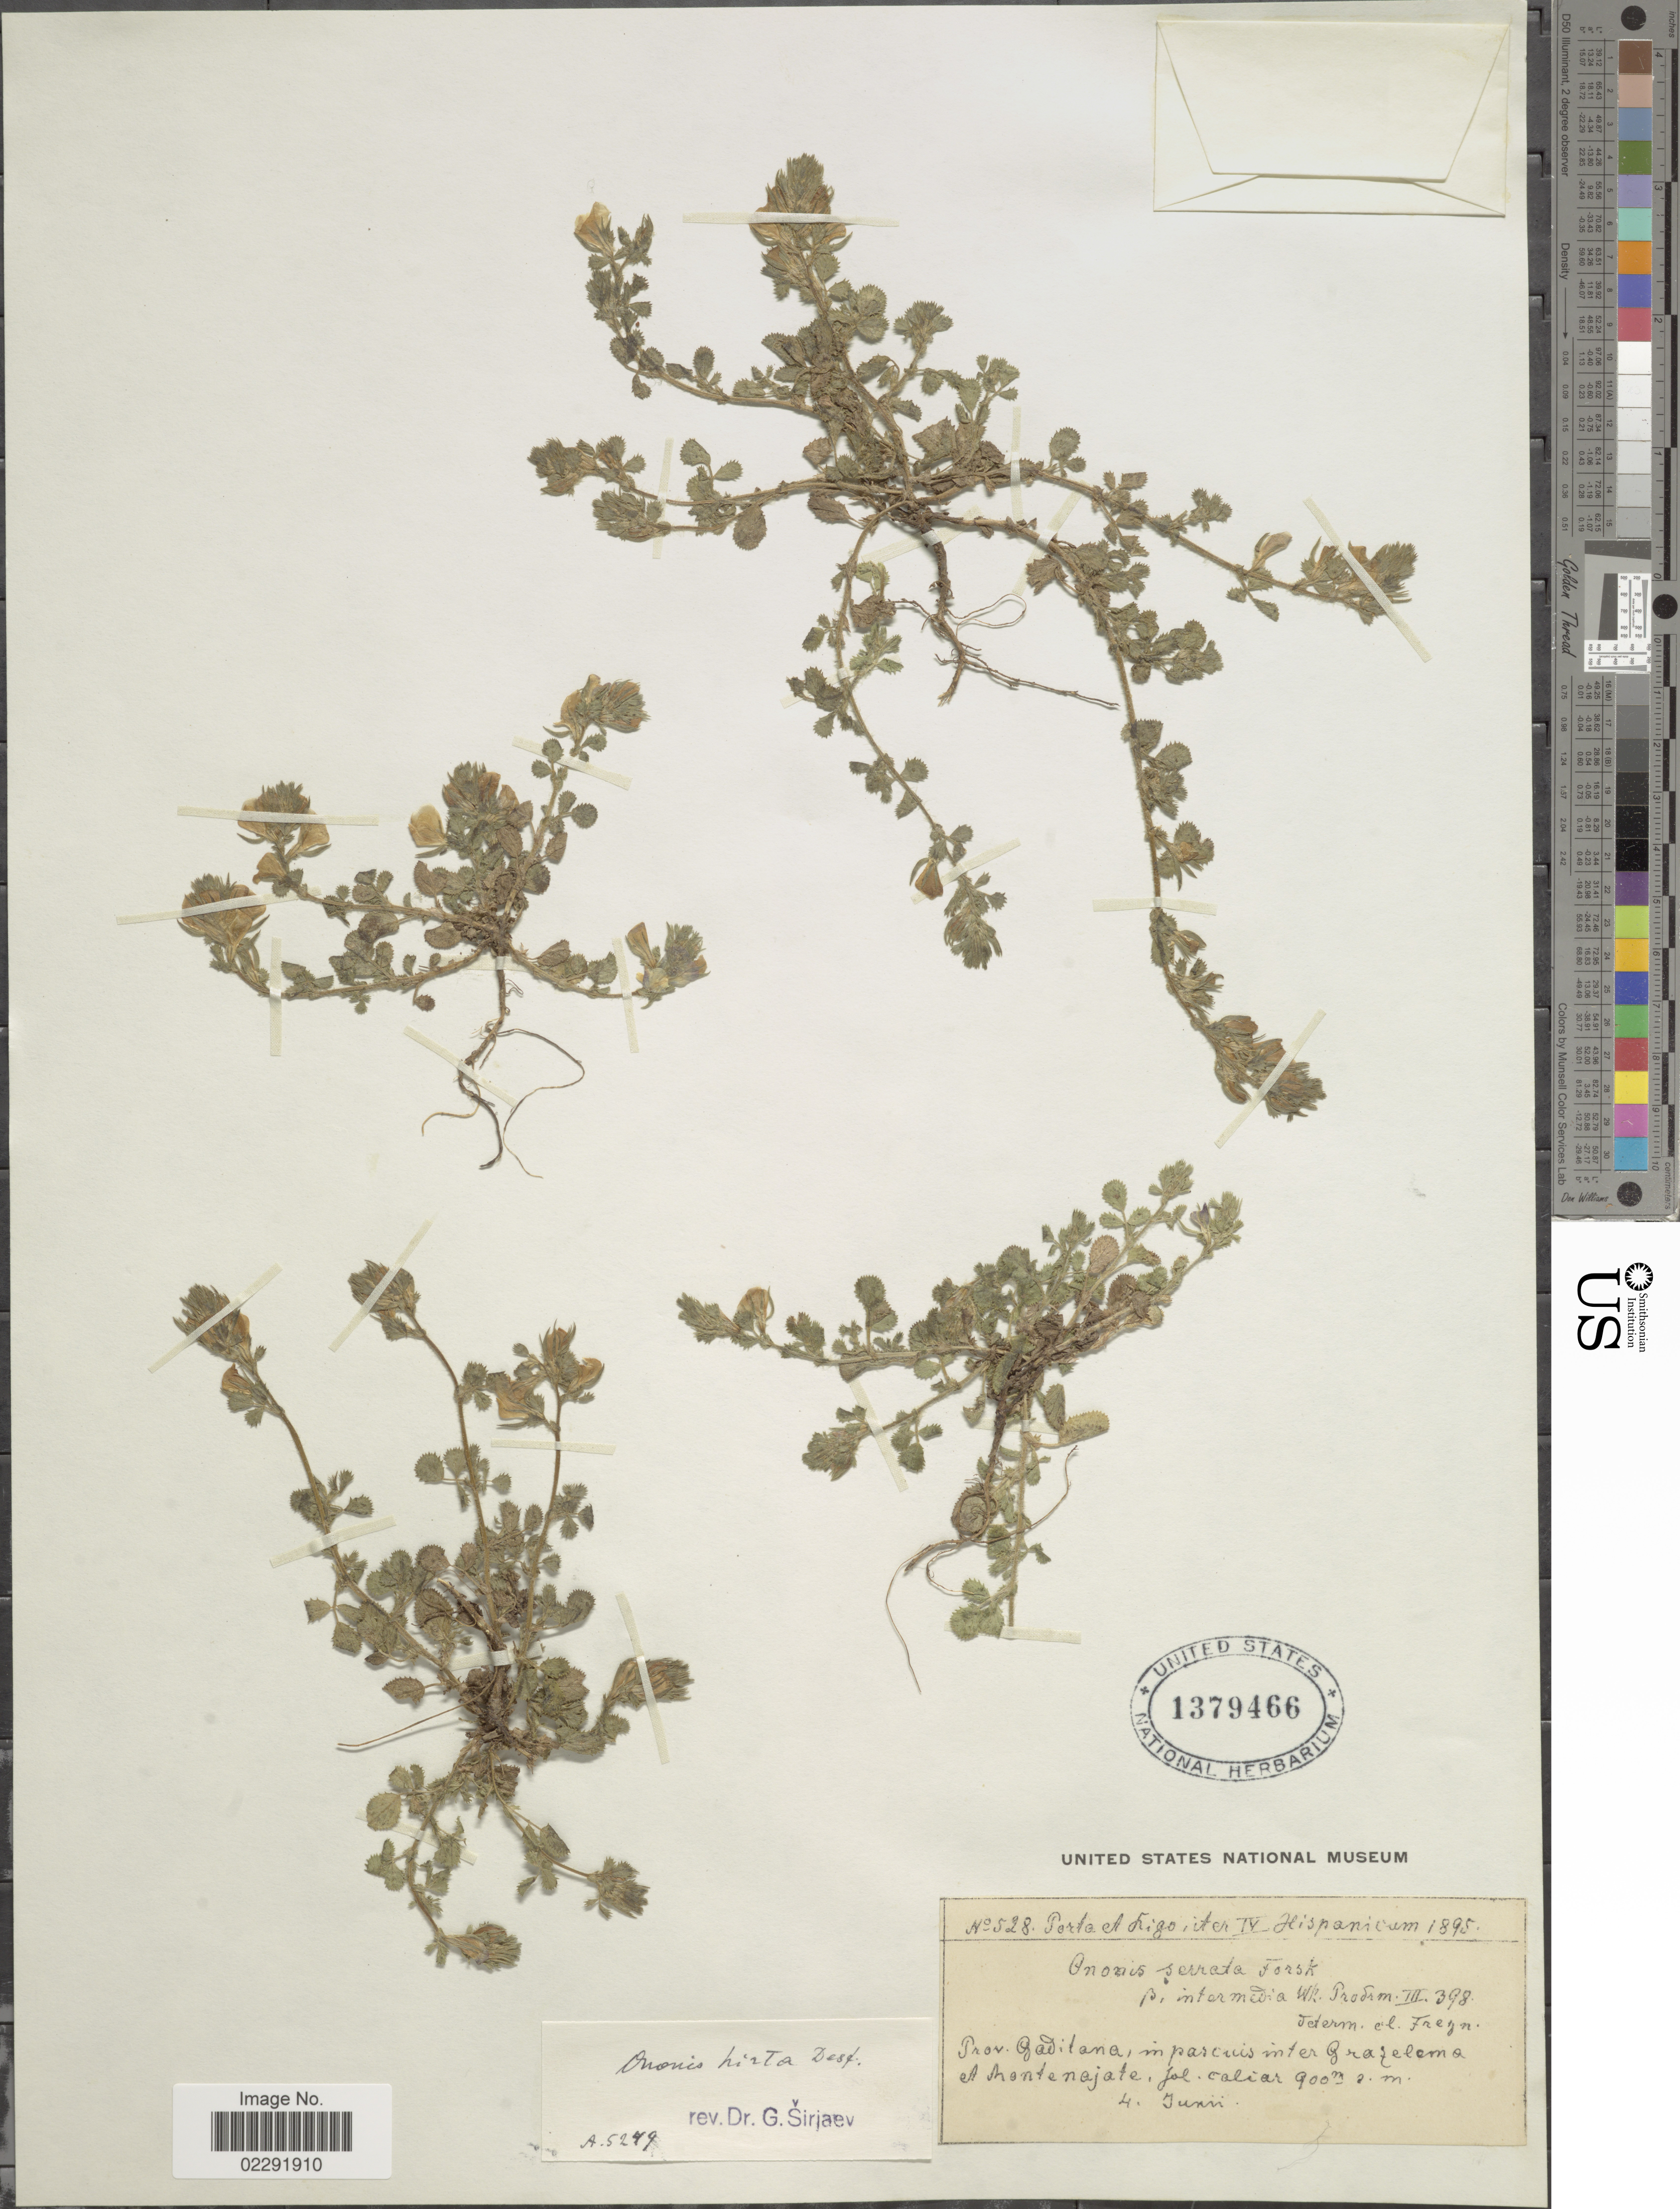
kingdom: Plantae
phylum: Tracheophyta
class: Magnoliopsida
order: Fabales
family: Fabaceae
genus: Ononis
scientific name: Ononis hirta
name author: Poir.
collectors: -- Porta & -- Rigo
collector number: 528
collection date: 1895-06-04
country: Spain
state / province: Andalucia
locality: Iter Hispanicum, Prov. Gaditana, inter Grazalema .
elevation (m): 900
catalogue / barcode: US 1379466